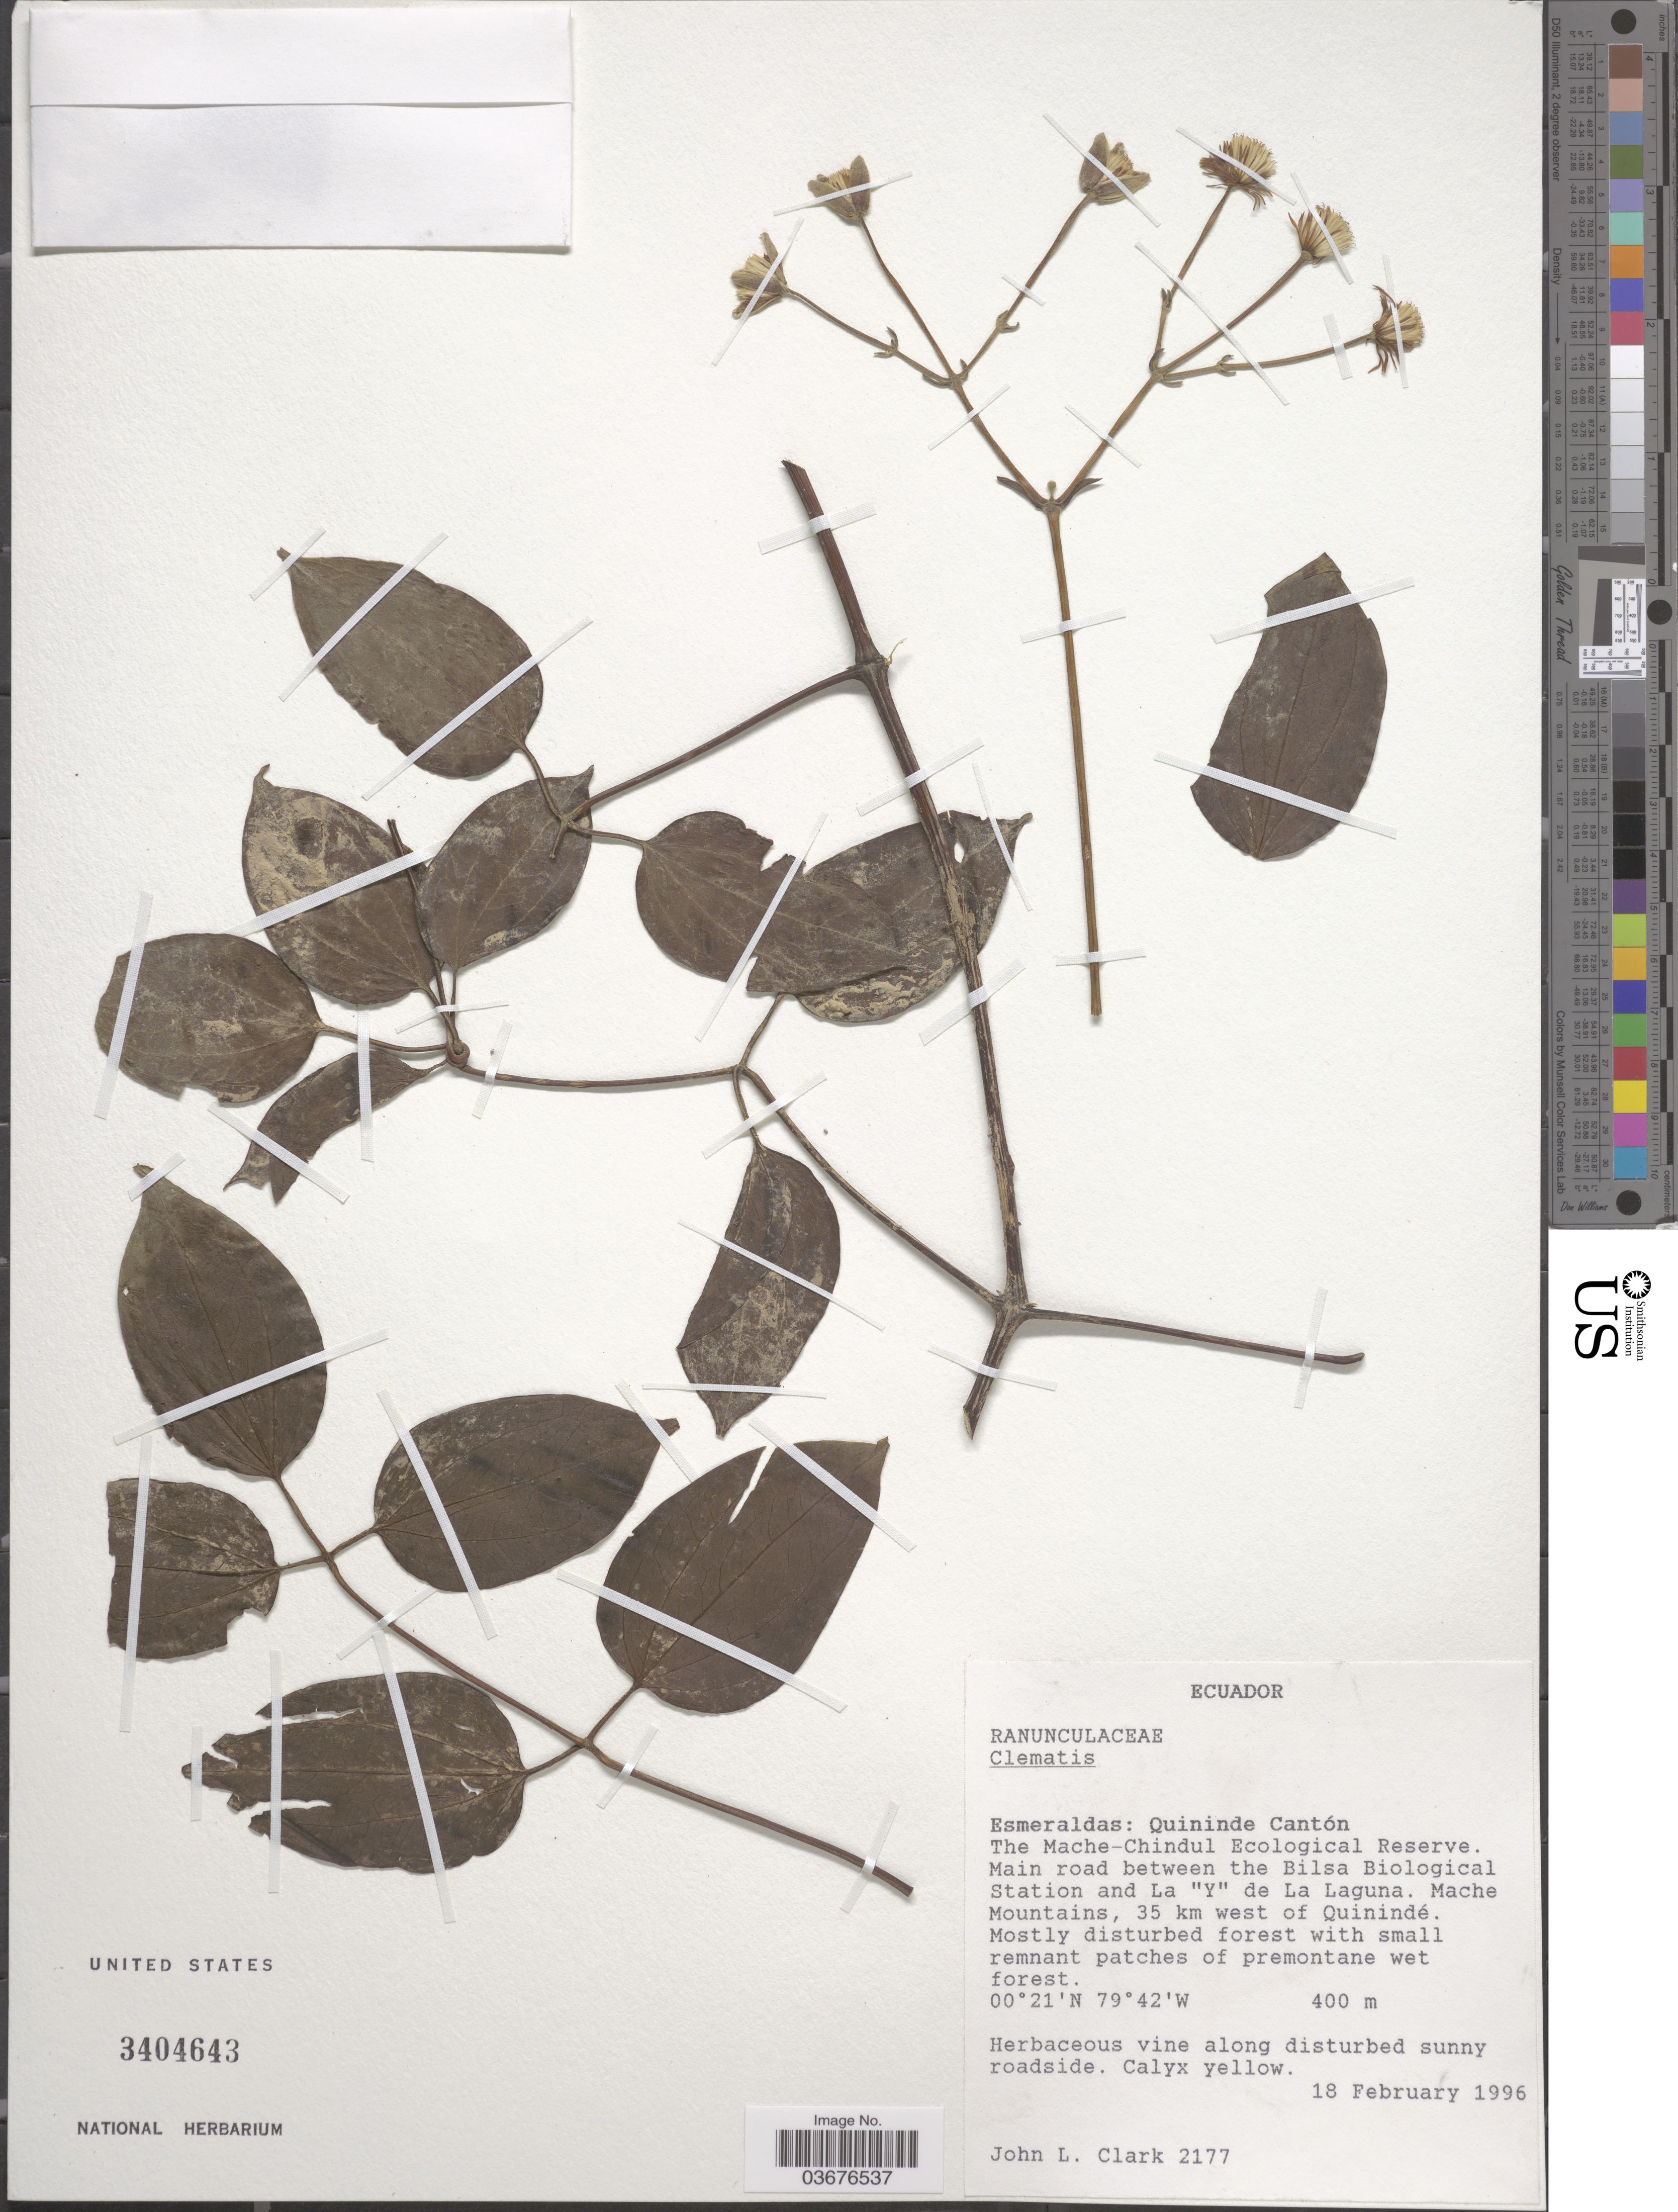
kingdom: Plantae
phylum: Tracheophyta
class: Magnoliopsida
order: Ranunculales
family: Ranunculaceae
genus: Clematis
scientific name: Clematis sp.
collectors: J. L. Clark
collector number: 2177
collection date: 1996-02-18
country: Ecuador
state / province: Esmeraldas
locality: Quininde Cantón. The Mache-Chindul Ecological Reserve. Main road between the Bilsa Biological Station and La "Y" de La Laguna. Mache Mountains, 35 km west of Quinindé.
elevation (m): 400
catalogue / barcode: US 3404643